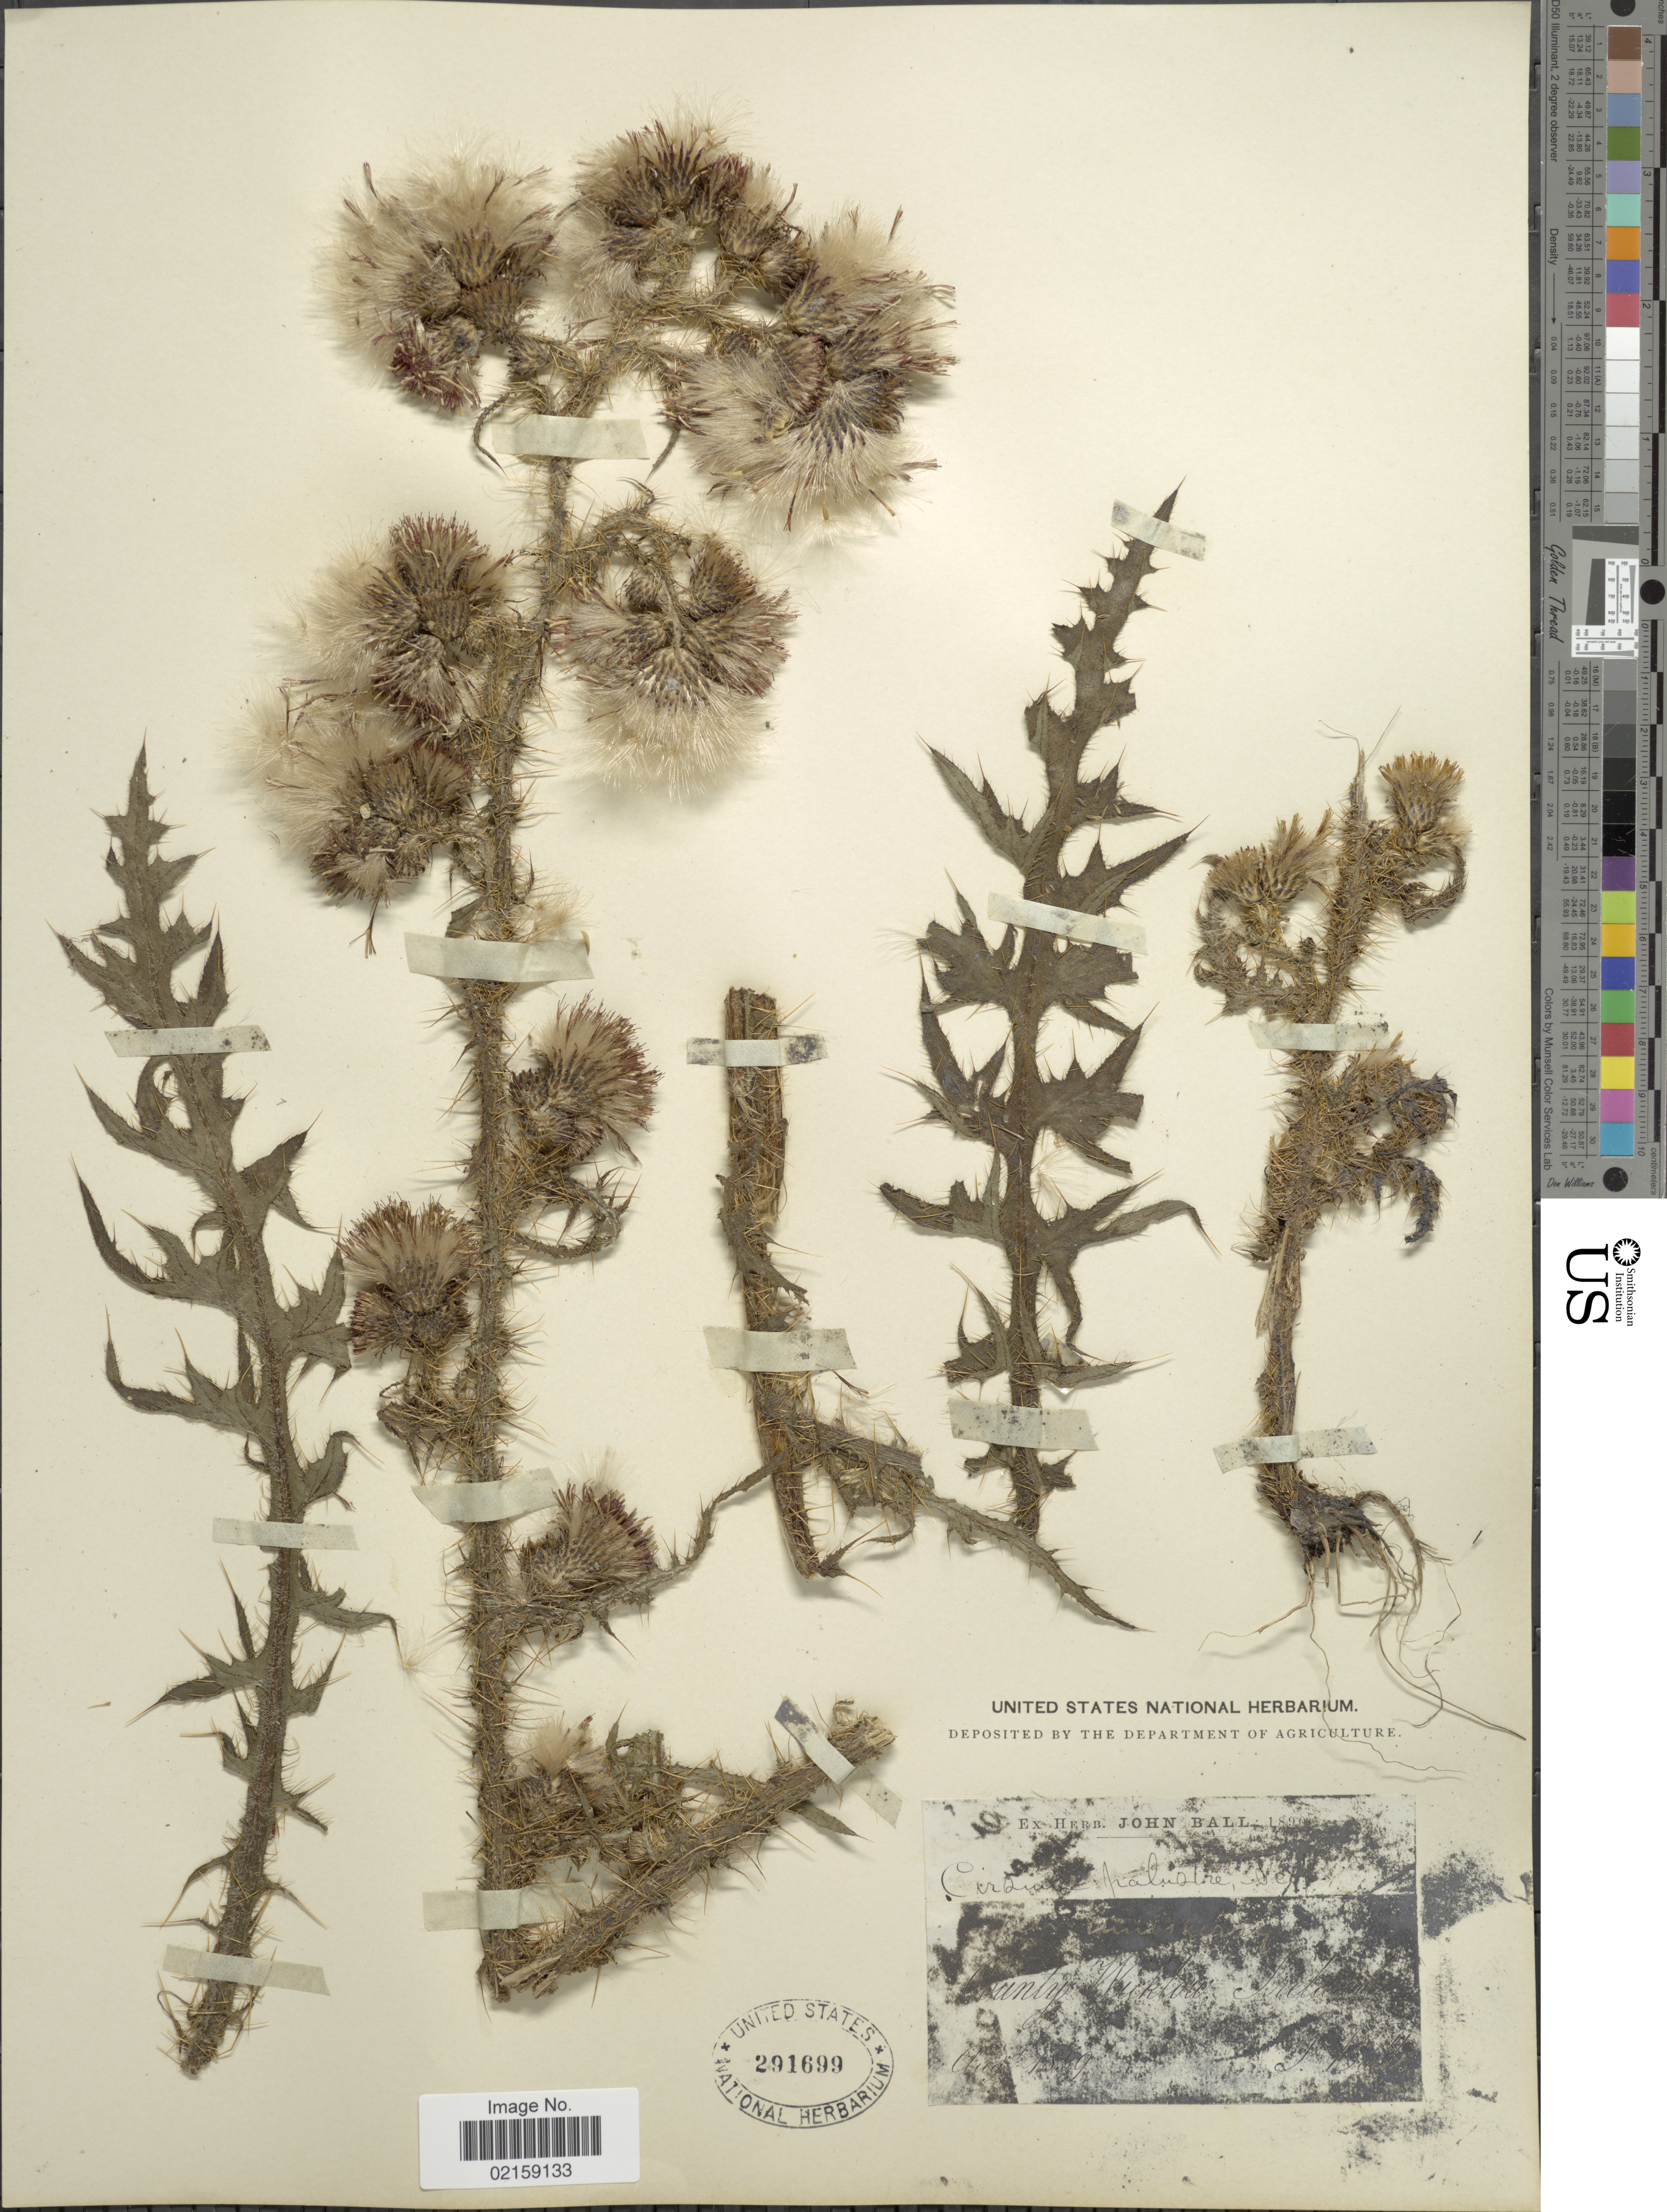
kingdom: Plantae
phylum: Tracheophyta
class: Magnoliopsida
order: Asterales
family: Asteraceae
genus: Cirsium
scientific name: Cirsium palustre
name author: (L.) Coss. ex Scop.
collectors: J. Ball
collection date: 1859-08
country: Ireland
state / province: Leinster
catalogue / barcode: US 291699